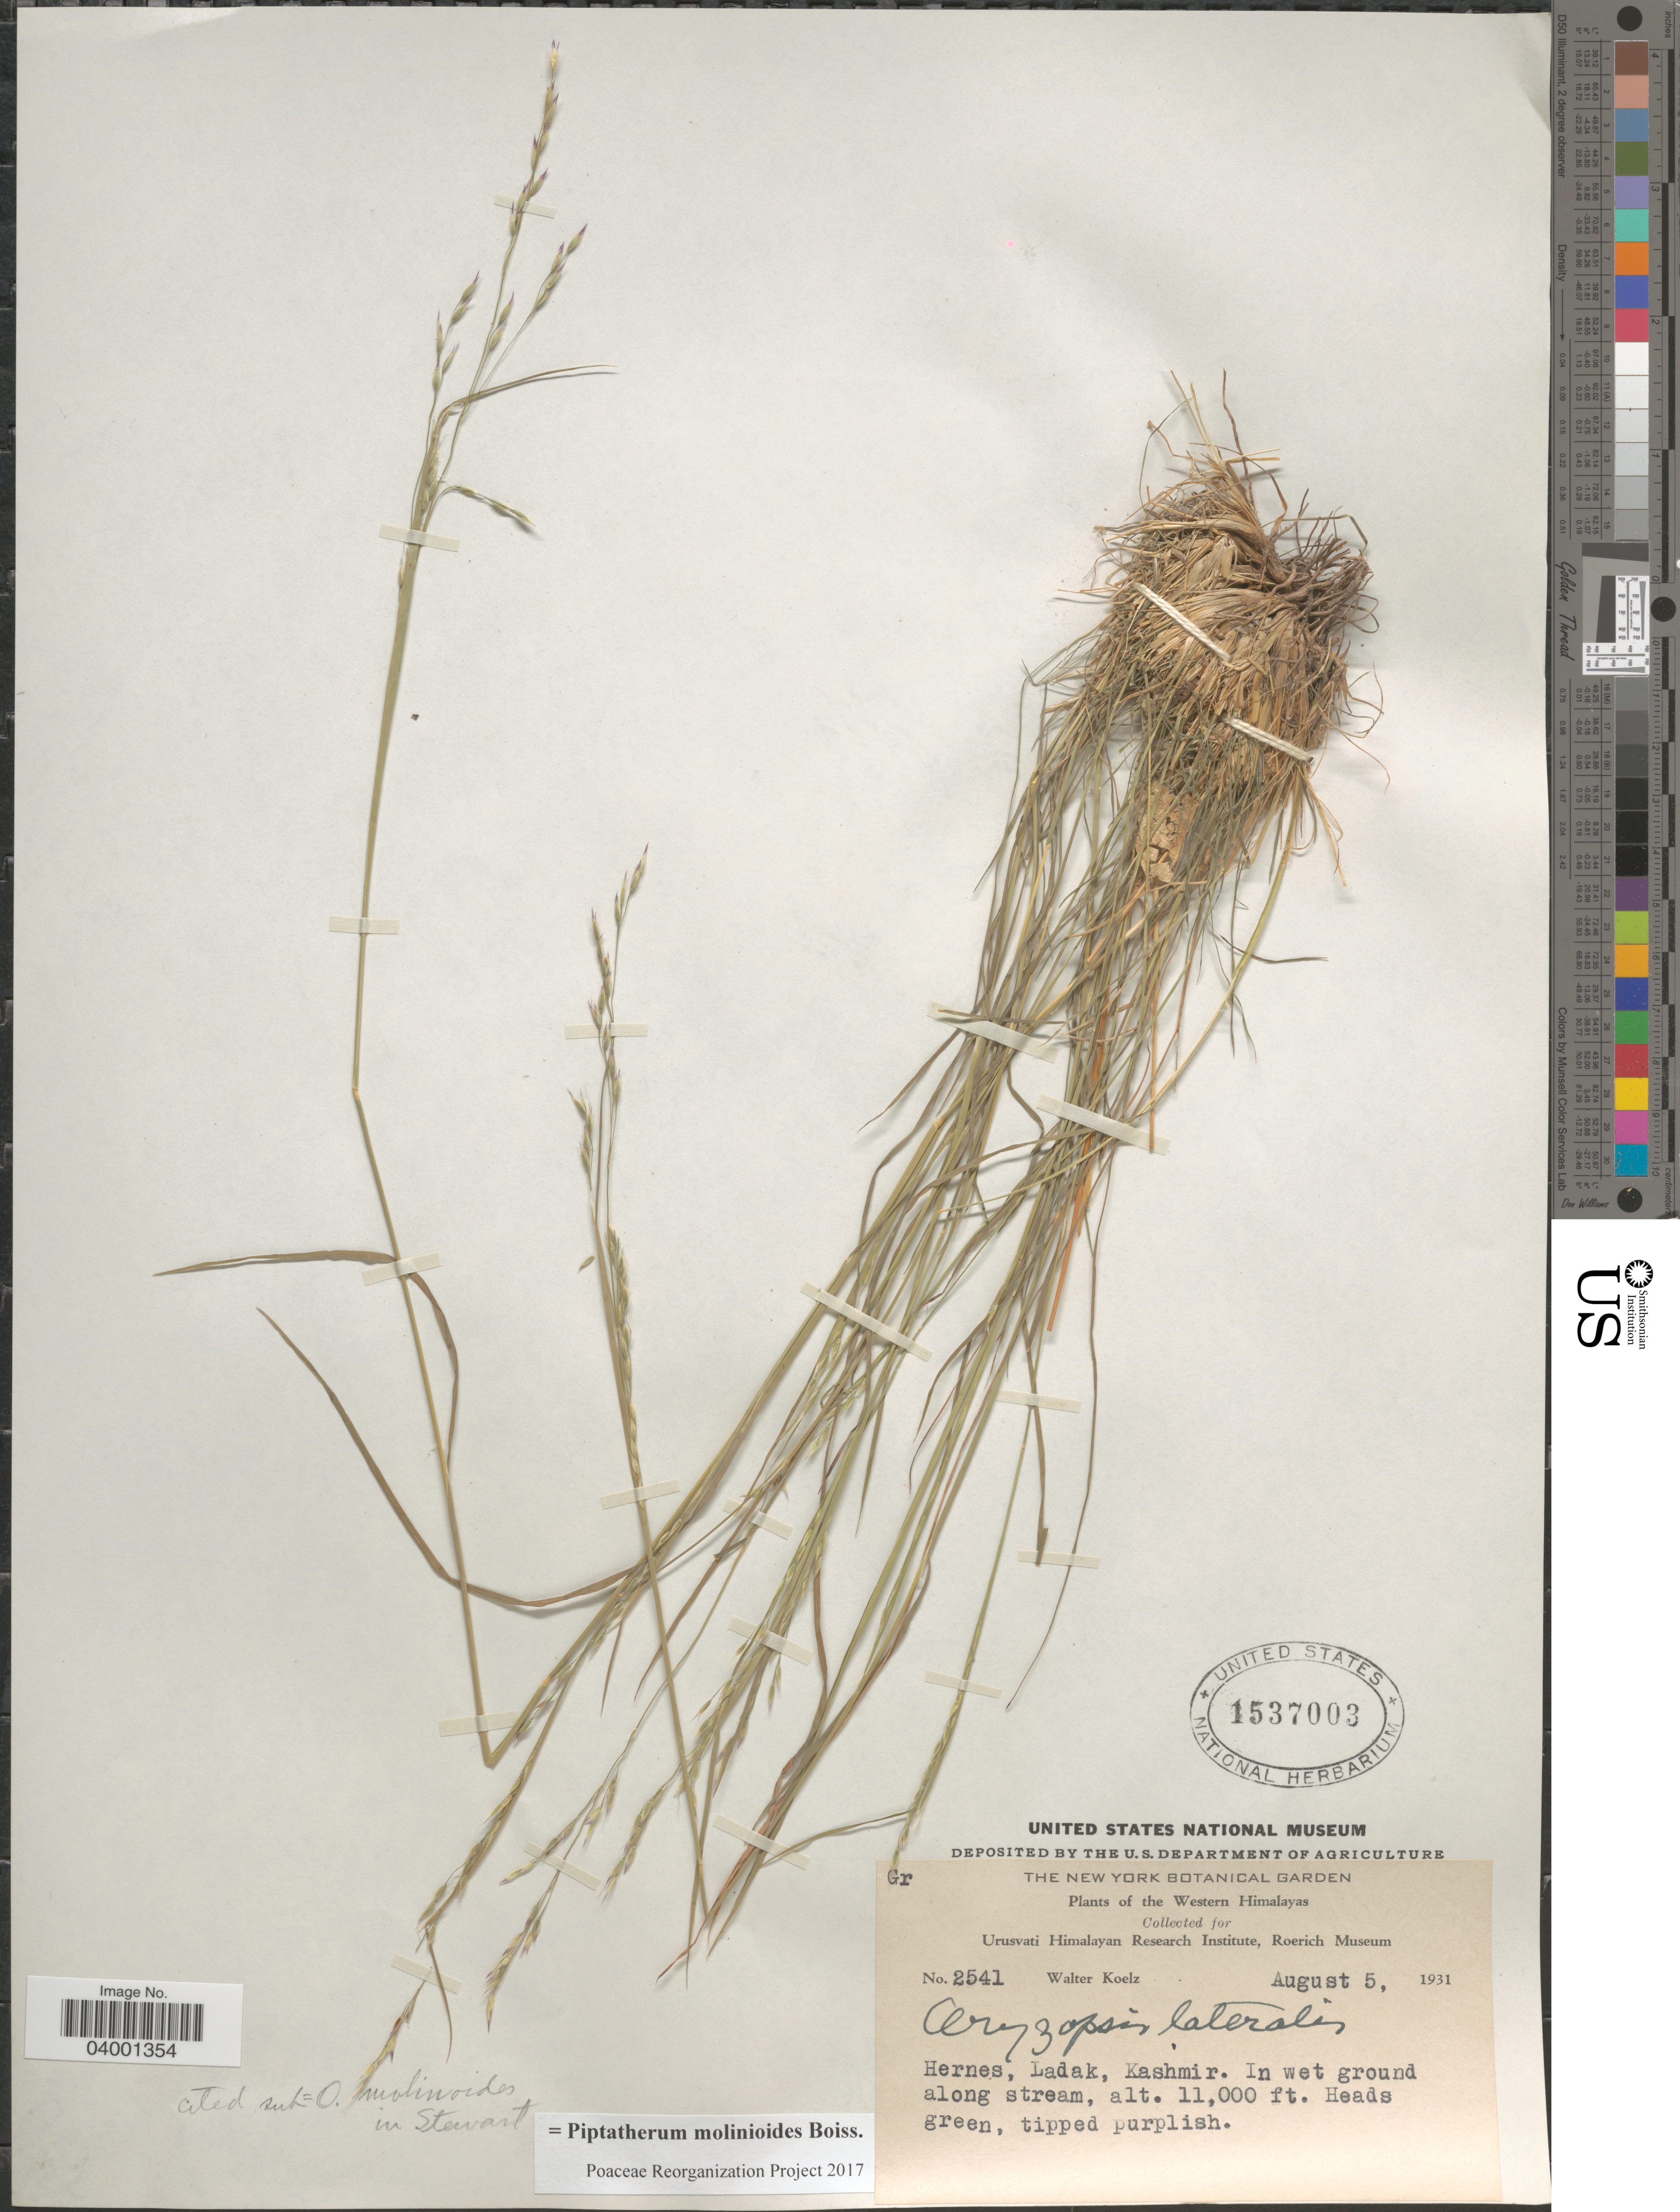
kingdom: Plantae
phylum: Tracheophyta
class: Liliopsida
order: Poales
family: Poaceae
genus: Piptatherum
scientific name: Piptatherum molinioides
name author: Boiss.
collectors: W. N. Koelz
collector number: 2541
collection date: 1931-08-05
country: India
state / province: Ladakh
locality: The Western Himalayas. Hernes, Ladak, Kashmir.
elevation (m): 3353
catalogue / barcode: US 1537003